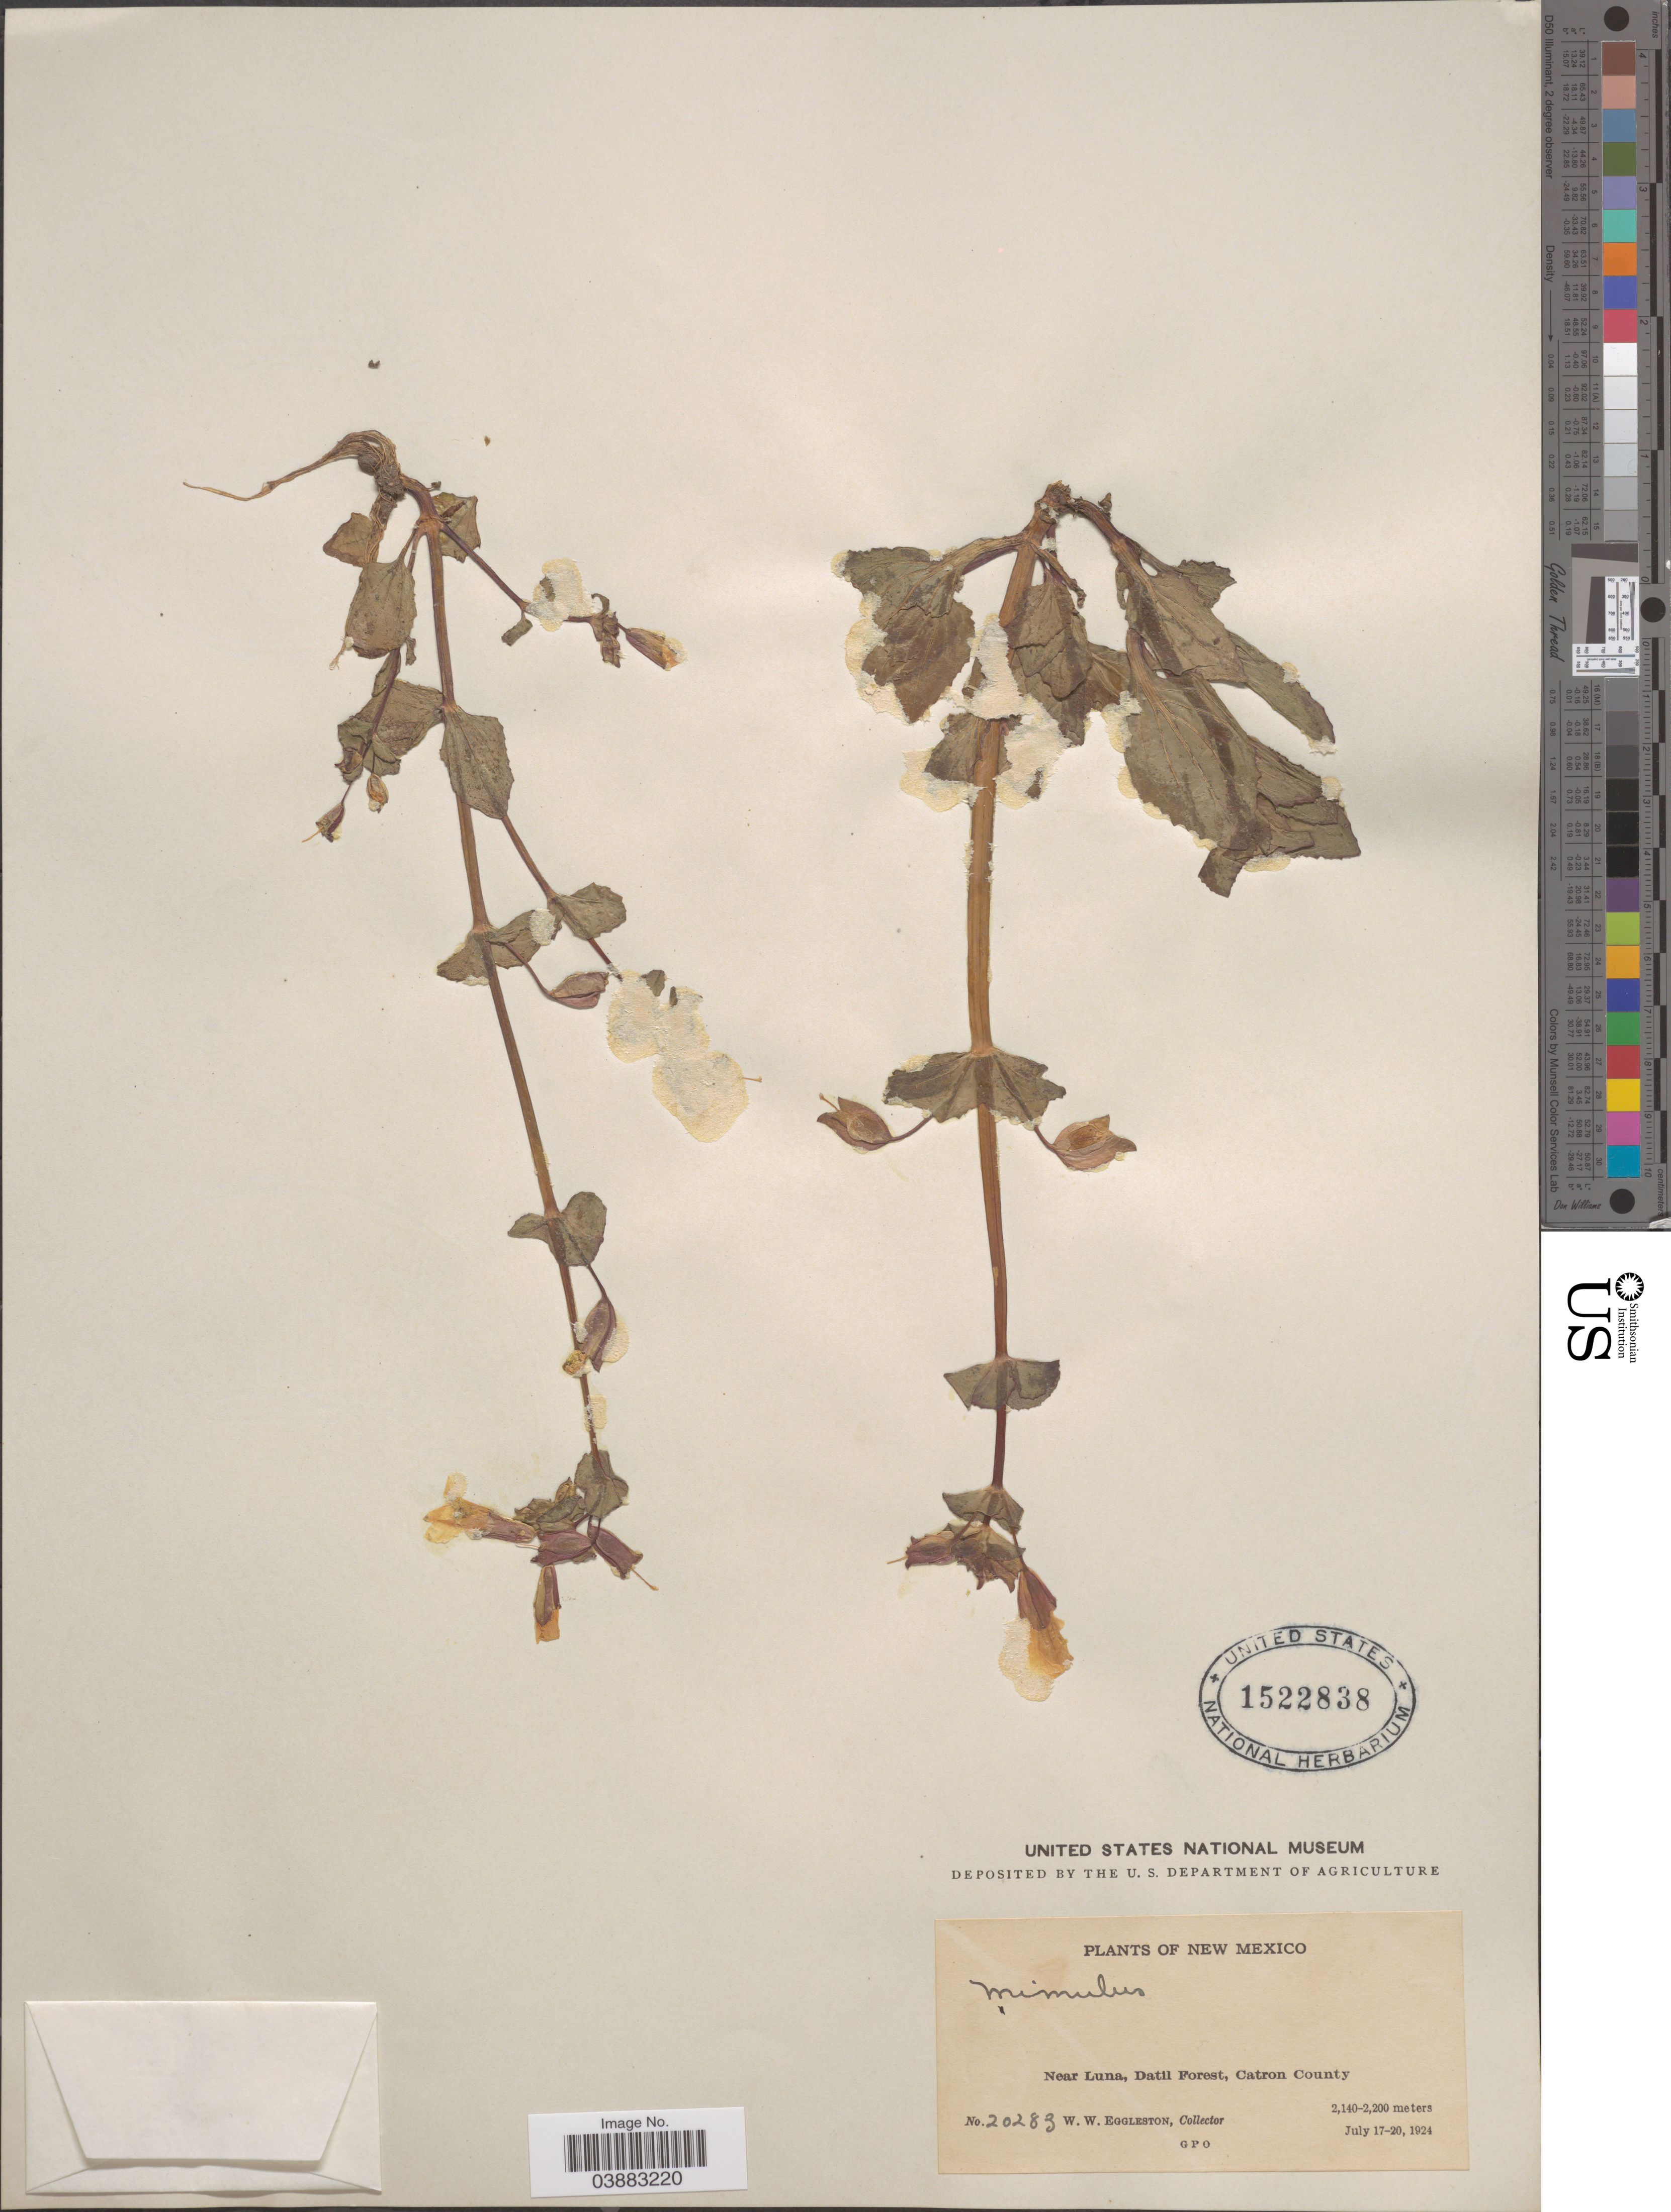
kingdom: Plantae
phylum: Tracheophyta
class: Magnoliopsida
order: Lamiales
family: Phrymaceae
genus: Mimulus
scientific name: Mimulus sp.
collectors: W. W. Eggleston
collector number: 20283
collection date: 1924-07-17/1924-07-20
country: United States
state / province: New Mexico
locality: Near Luna, Datil Forest, Catron County.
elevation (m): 2140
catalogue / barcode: US 1522838